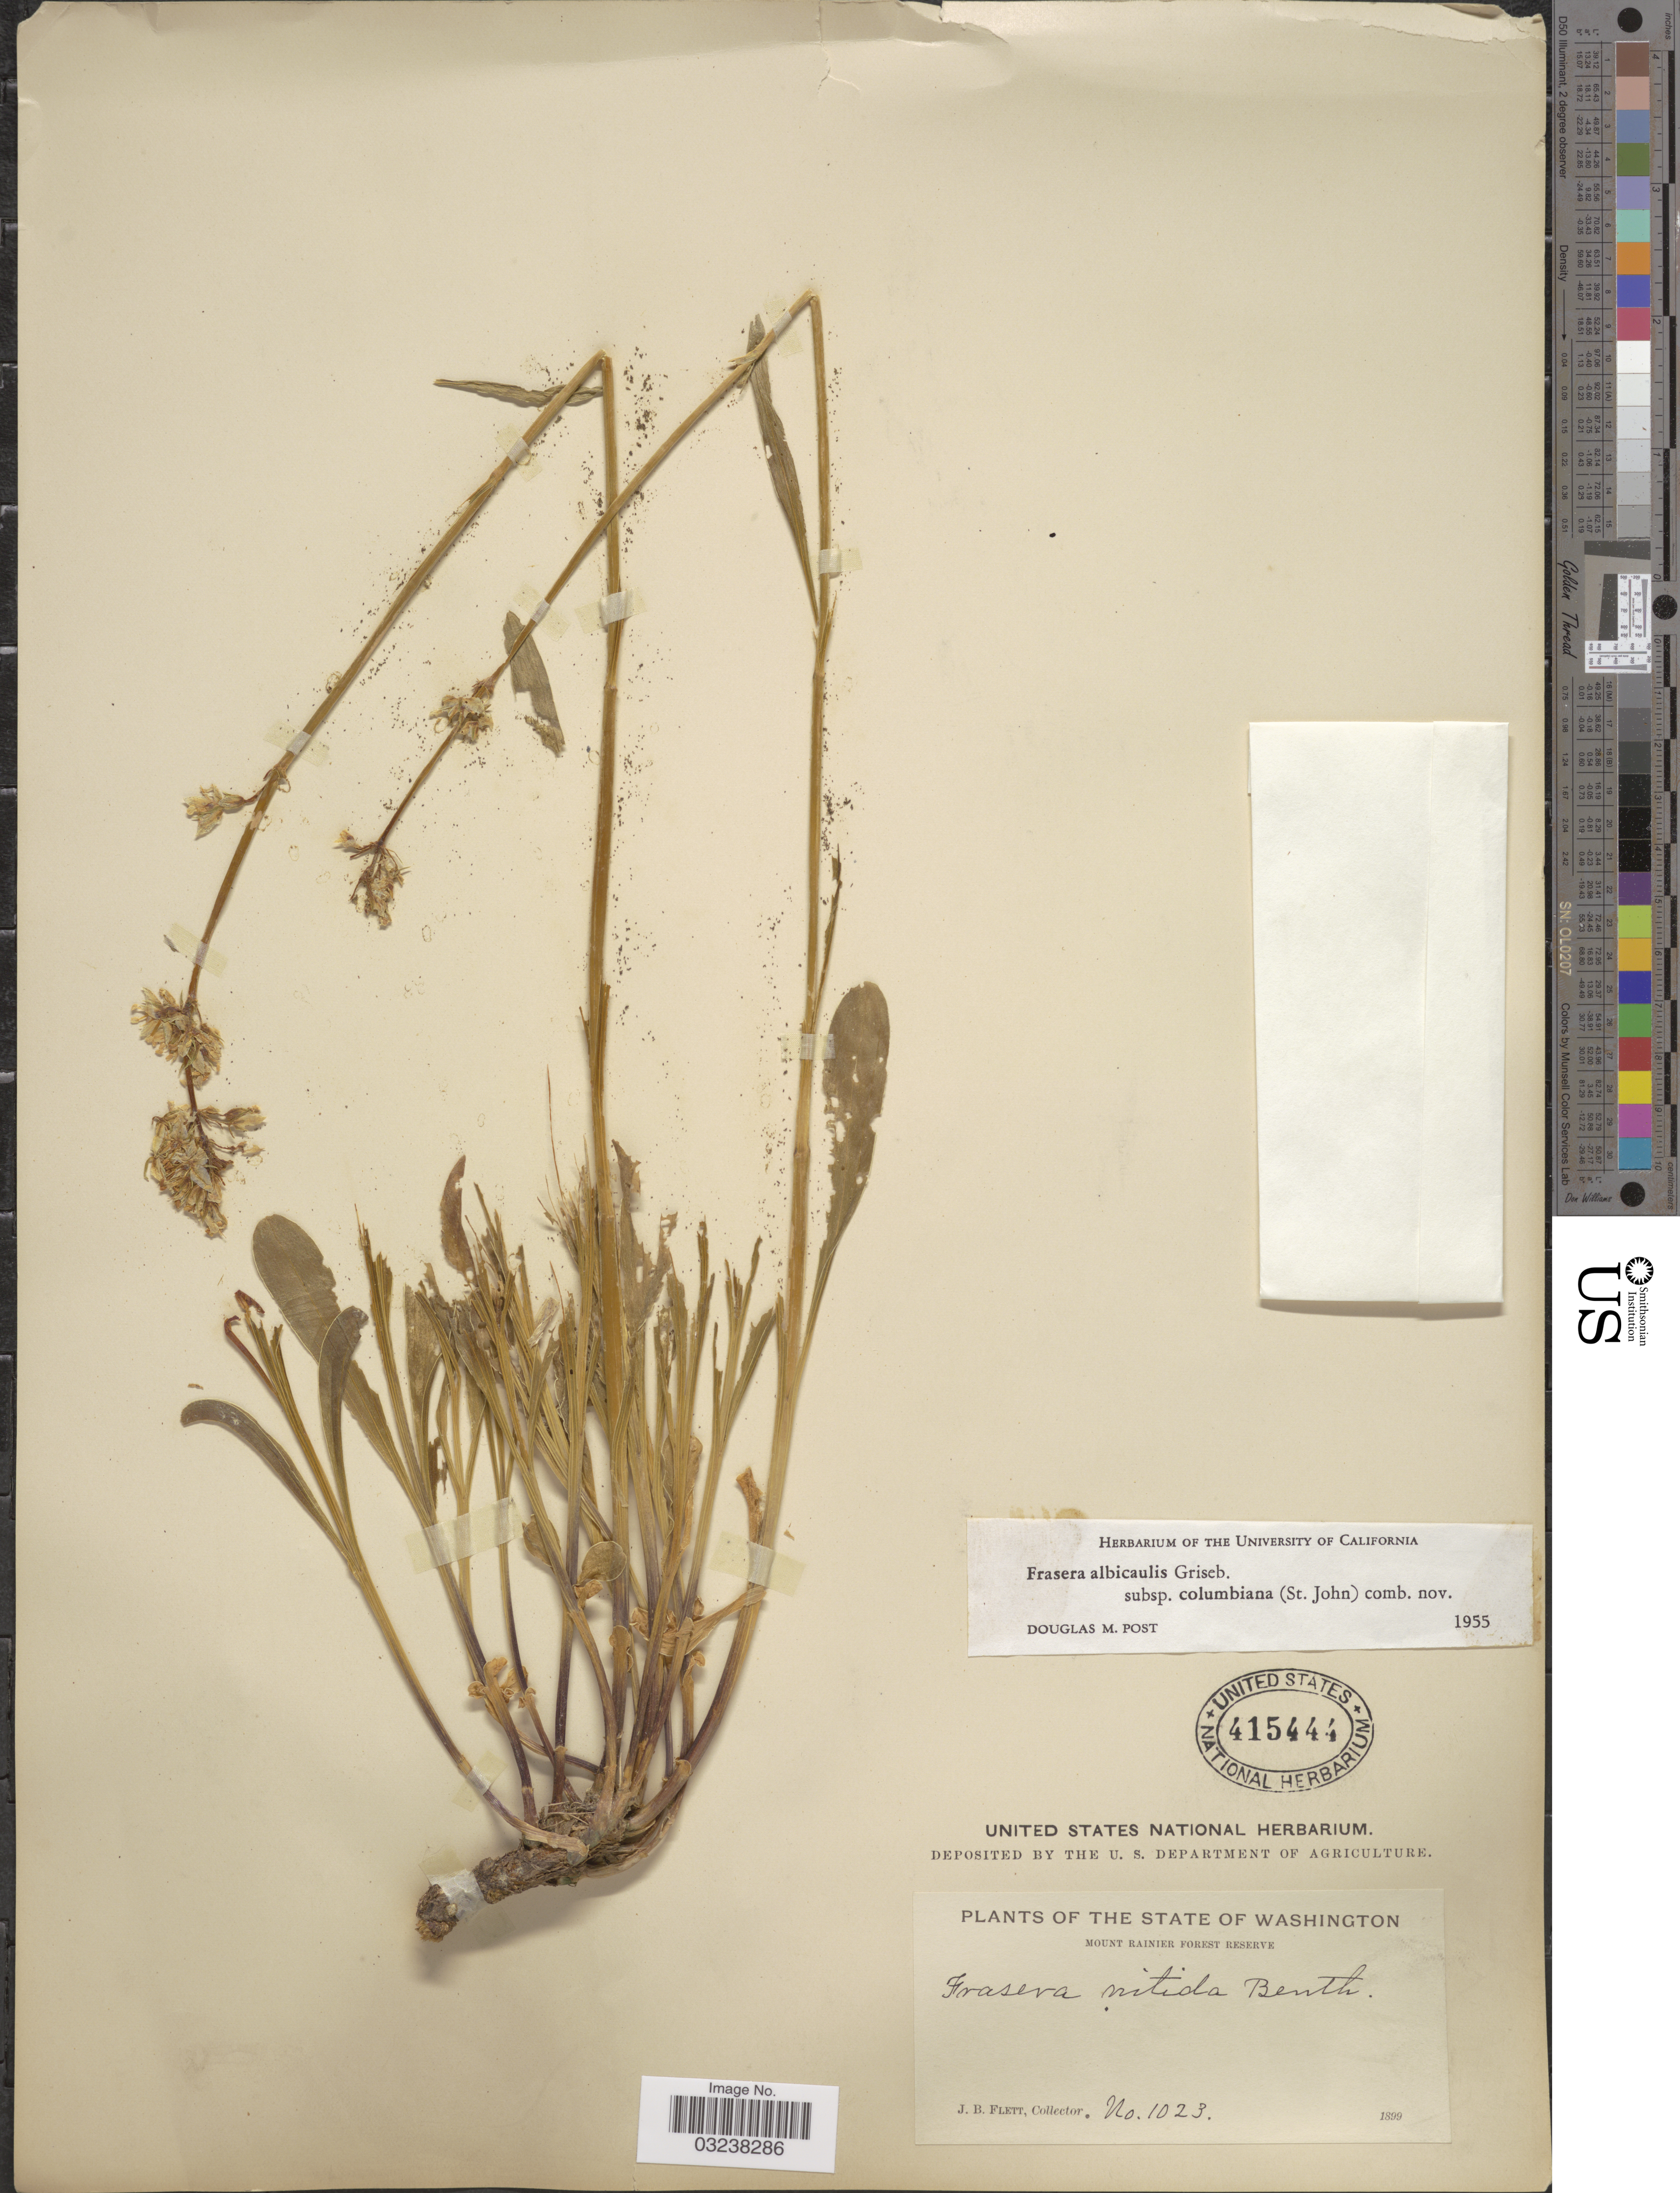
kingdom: Plantae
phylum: Tracheophyta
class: Magnoliopsida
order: Gentianales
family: Gentianaceae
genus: Swertia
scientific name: Swertia albicaulis var. columbiana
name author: (H. St. John) J.S. Pringle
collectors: J. Flett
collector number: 1023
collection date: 1899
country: United States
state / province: Washington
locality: The State of Washington. Mount Rainier Forest Reserve.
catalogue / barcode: US 415444